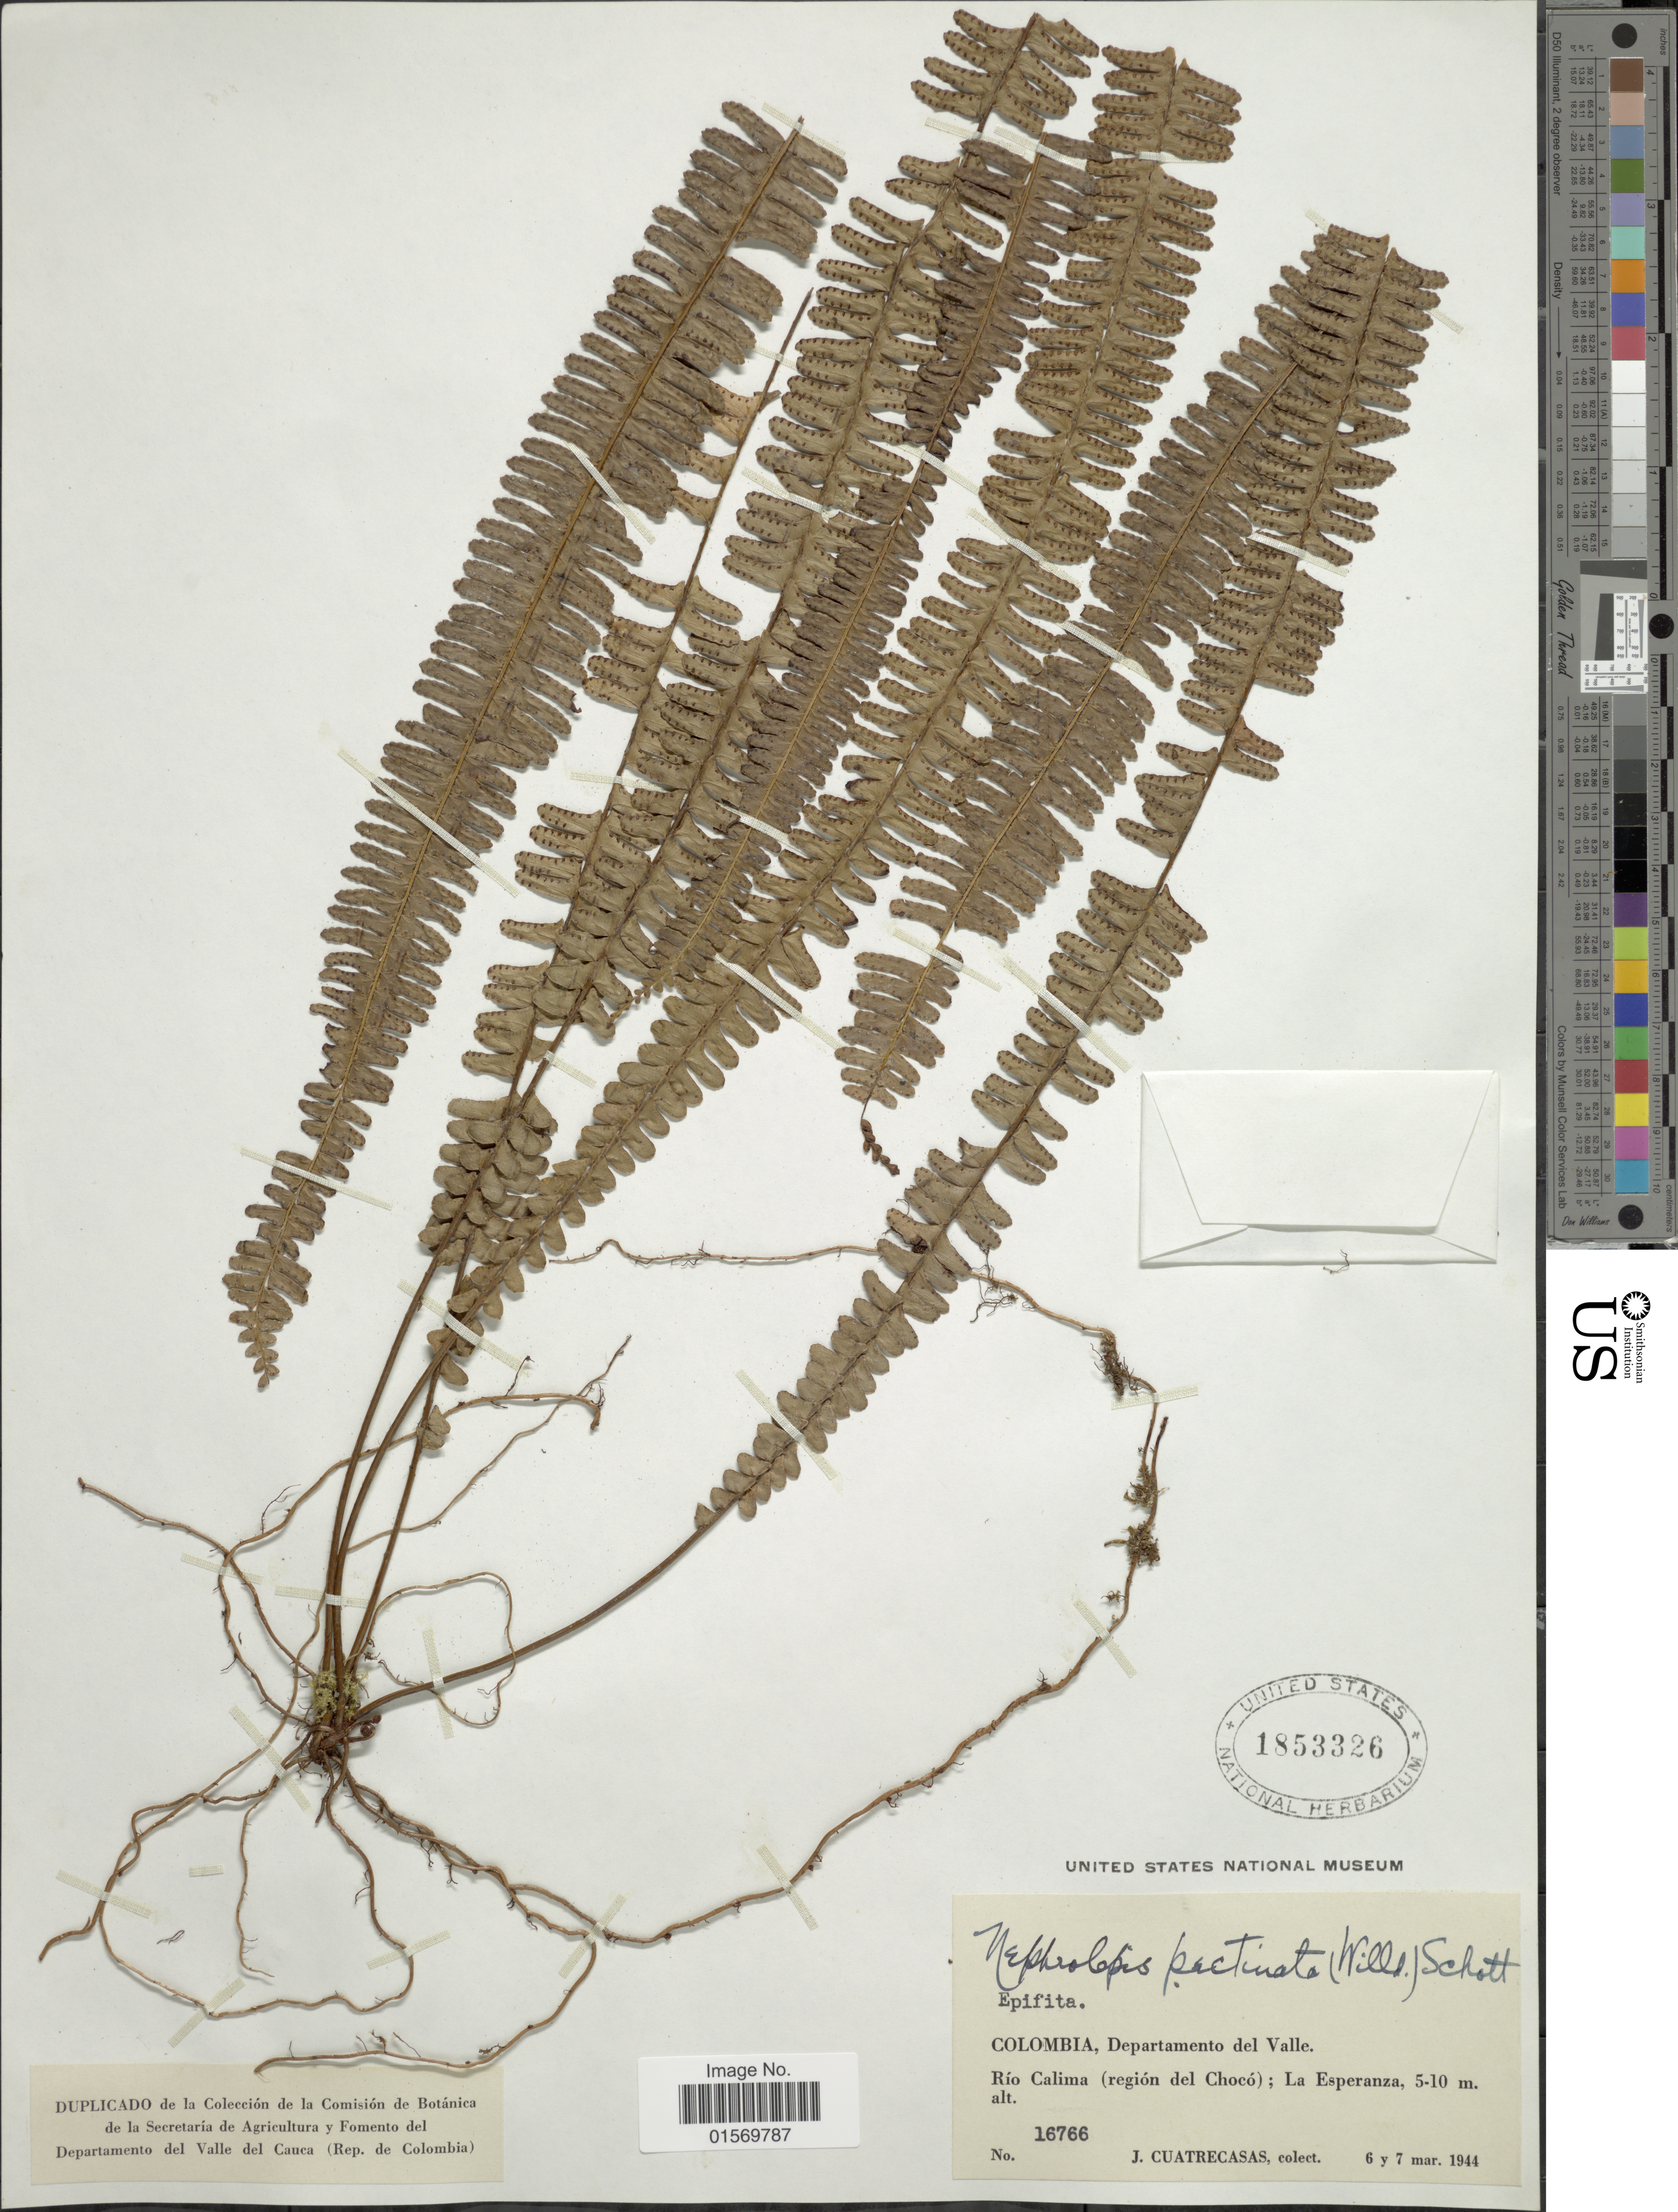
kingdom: Plantae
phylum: Tracheophyta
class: Polypodiopsida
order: Polypodiales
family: Nephrolepidaceae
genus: Nephrolepis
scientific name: Nephrolepis pectinata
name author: (Willd.) Schott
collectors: J. Cuatrecasas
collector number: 16766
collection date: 1944-03-06/1944-03-07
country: Colombia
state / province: Valle del Cauca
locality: Rio Calima (region del Choco); La Esperanza.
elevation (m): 5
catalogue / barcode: US 1853326